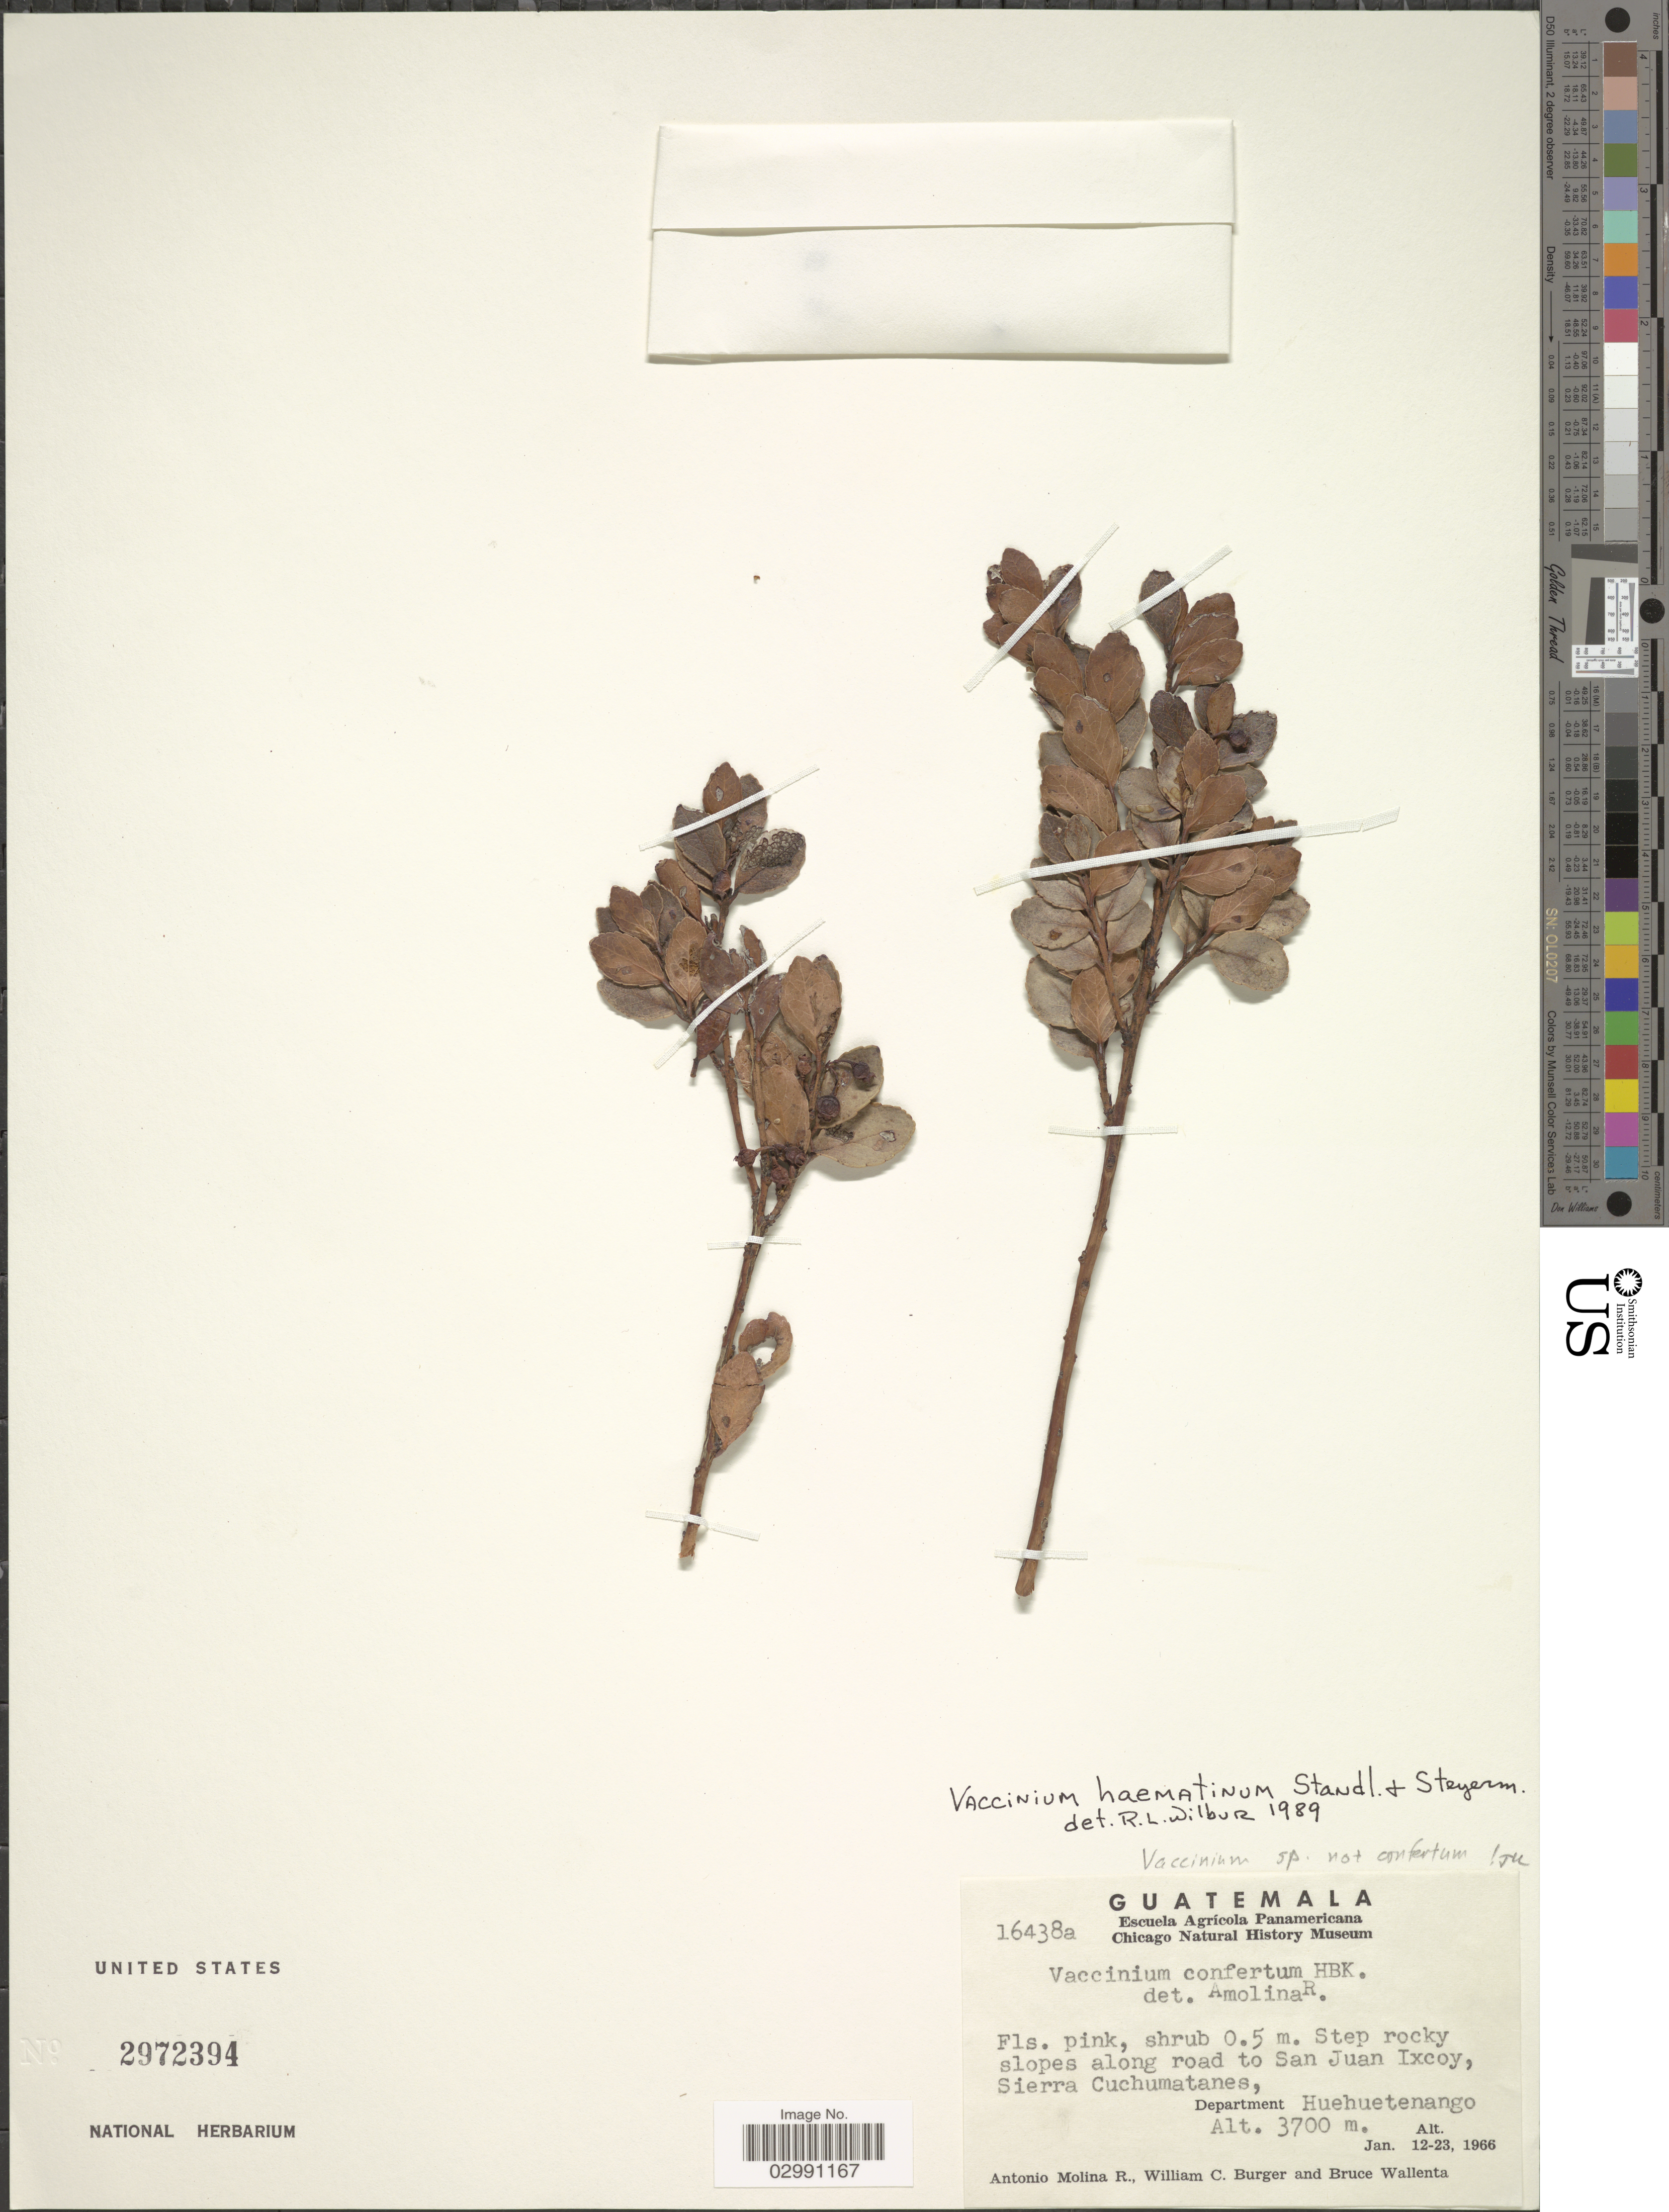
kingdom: Plantae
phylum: Tracheophyta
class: Magnoliopsida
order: Ericales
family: Ericaceae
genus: Vaccinium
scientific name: Vaccinium haematinum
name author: Standl. & Steyerm.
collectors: A. Molina R., W. Burger & B. Wallenta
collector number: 16438a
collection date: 1966-01-12/1966-01-23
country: Guatemala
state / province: Huehuetenango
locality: Step rocky slopes along road to San Juan Ixcoy, Sierra Cuchumatanes, Department Huehuetenango.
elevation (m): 3700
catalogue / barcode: US 2972394